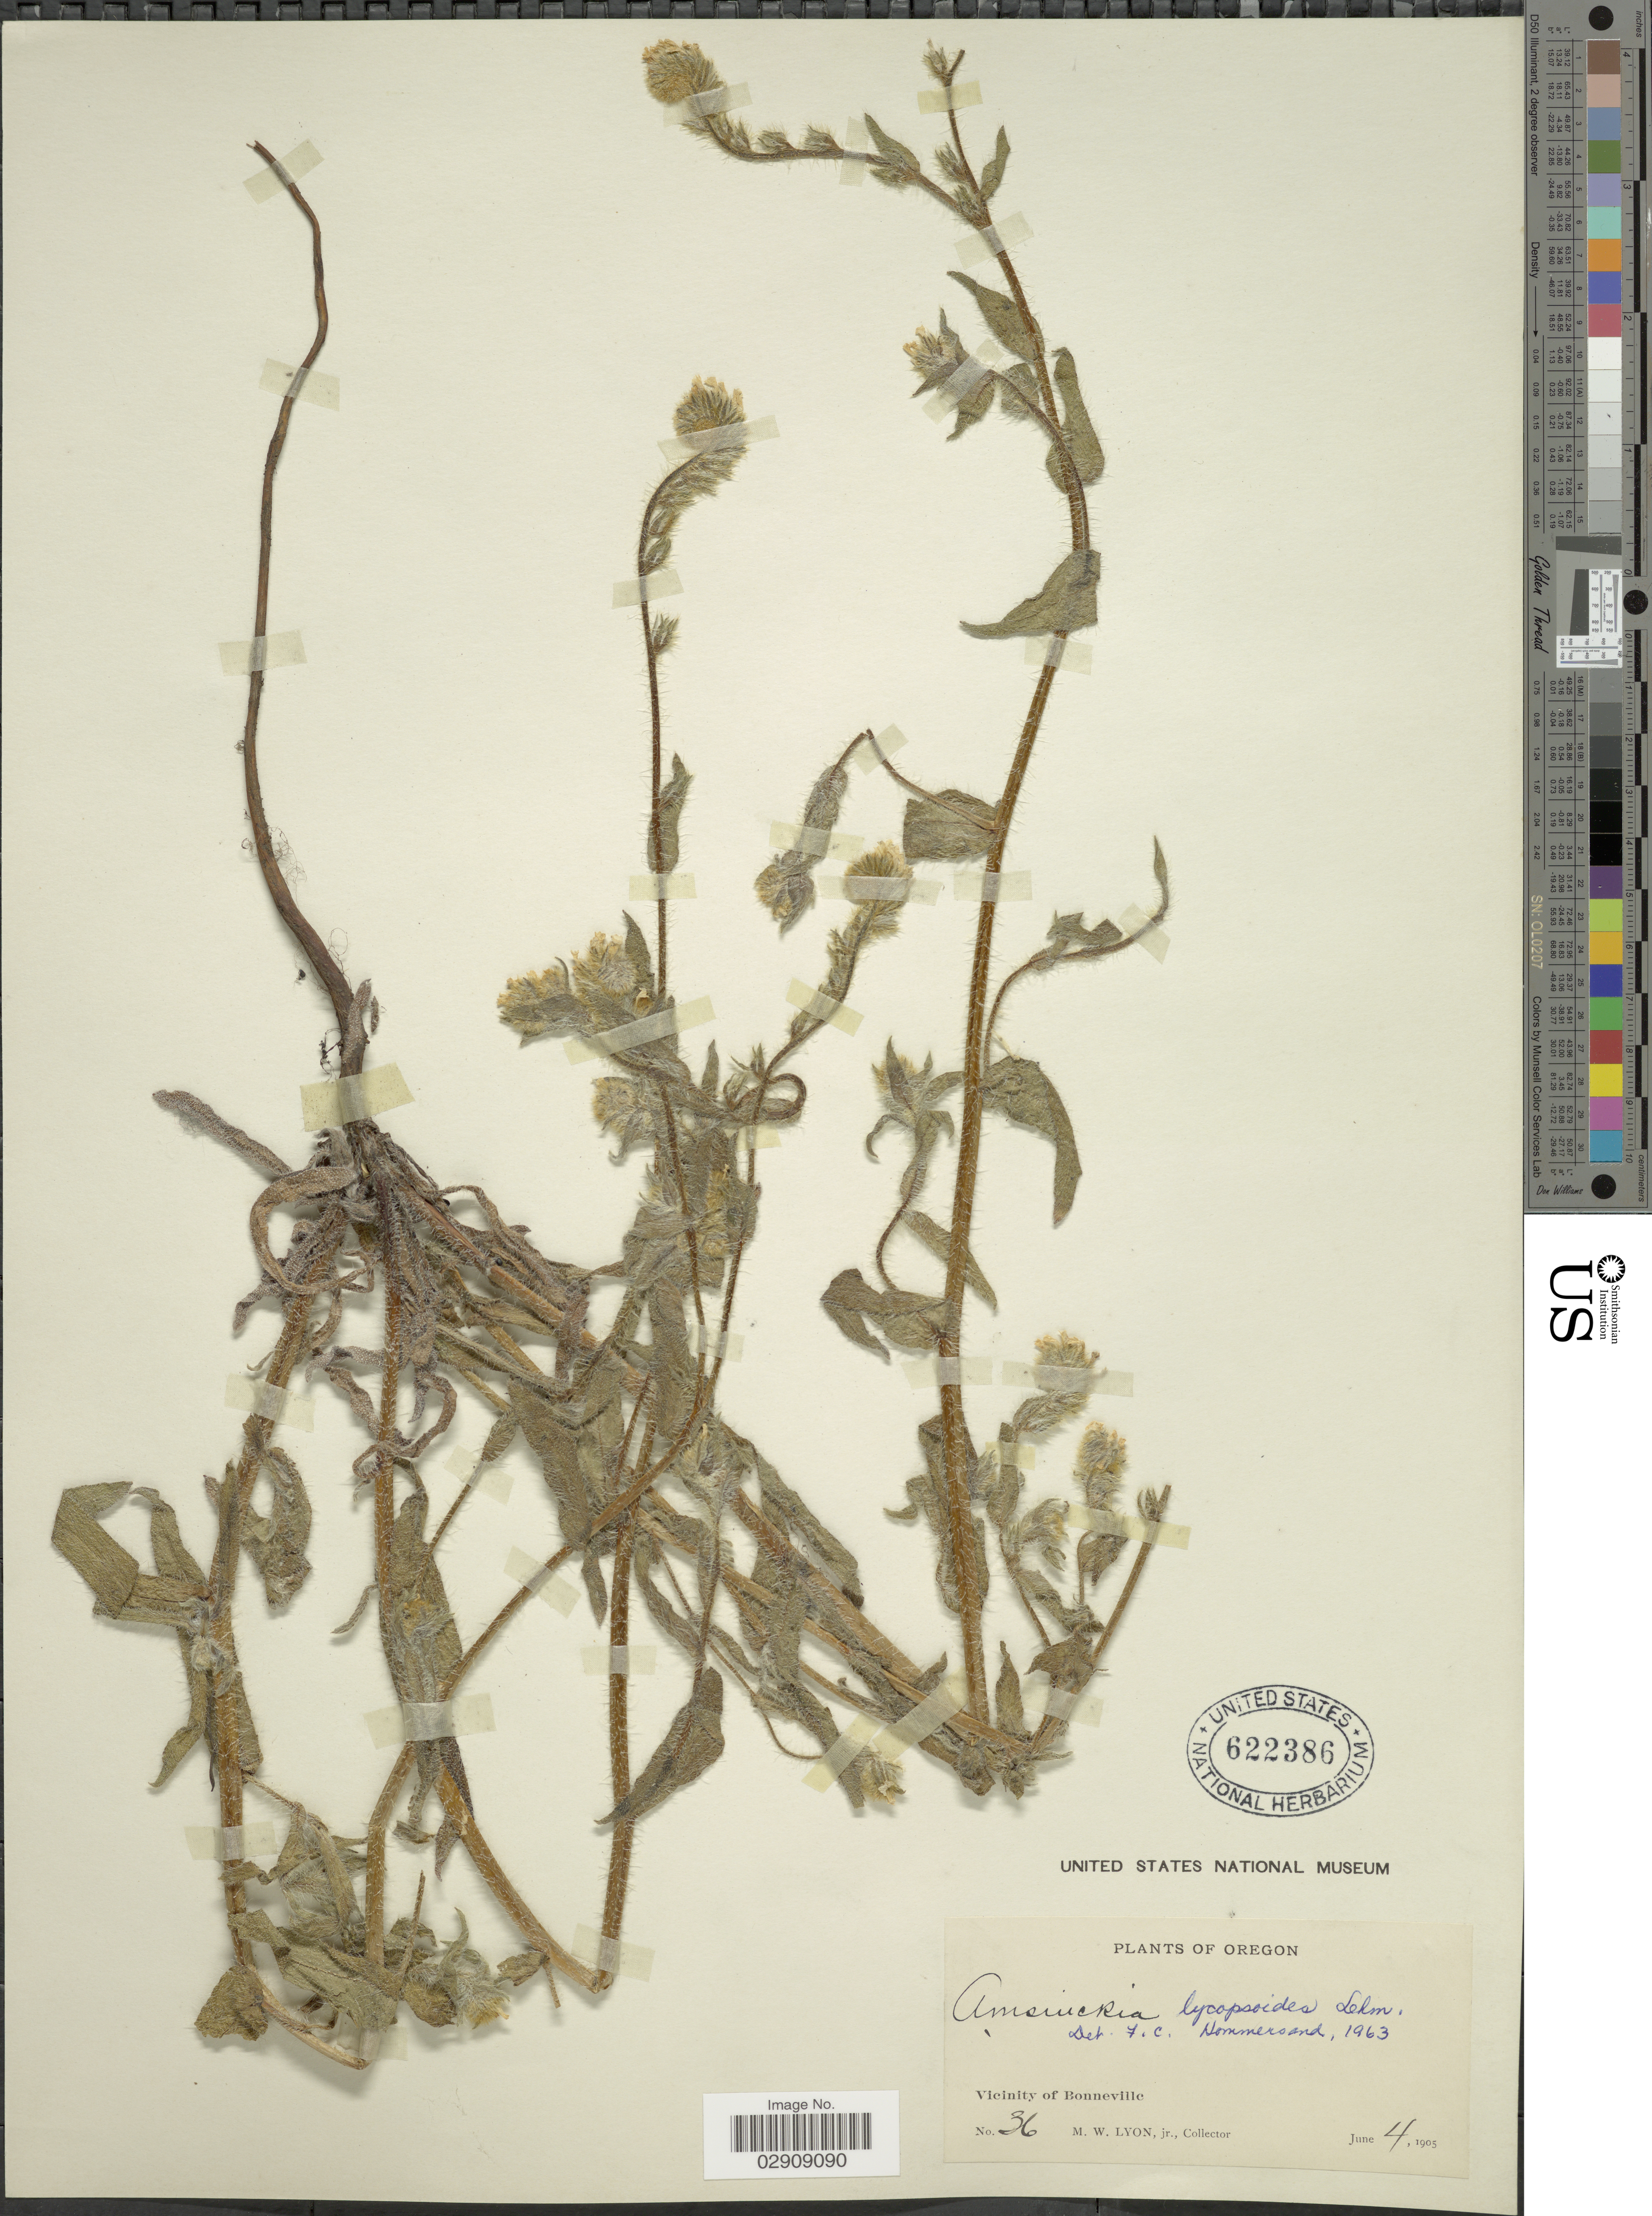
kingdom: Plantae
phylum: Tracheophyta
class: Magnoliopsida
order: Boraginales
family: Boraginaceae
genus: Amsinckia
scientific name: Amsinckia lycopsoides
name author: Lehm.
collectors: M. Lyon Jr.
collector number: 36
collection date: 1905-06-04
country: United States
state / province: Oregon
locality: Vicinity of Bonneville.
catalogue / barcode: US 622386